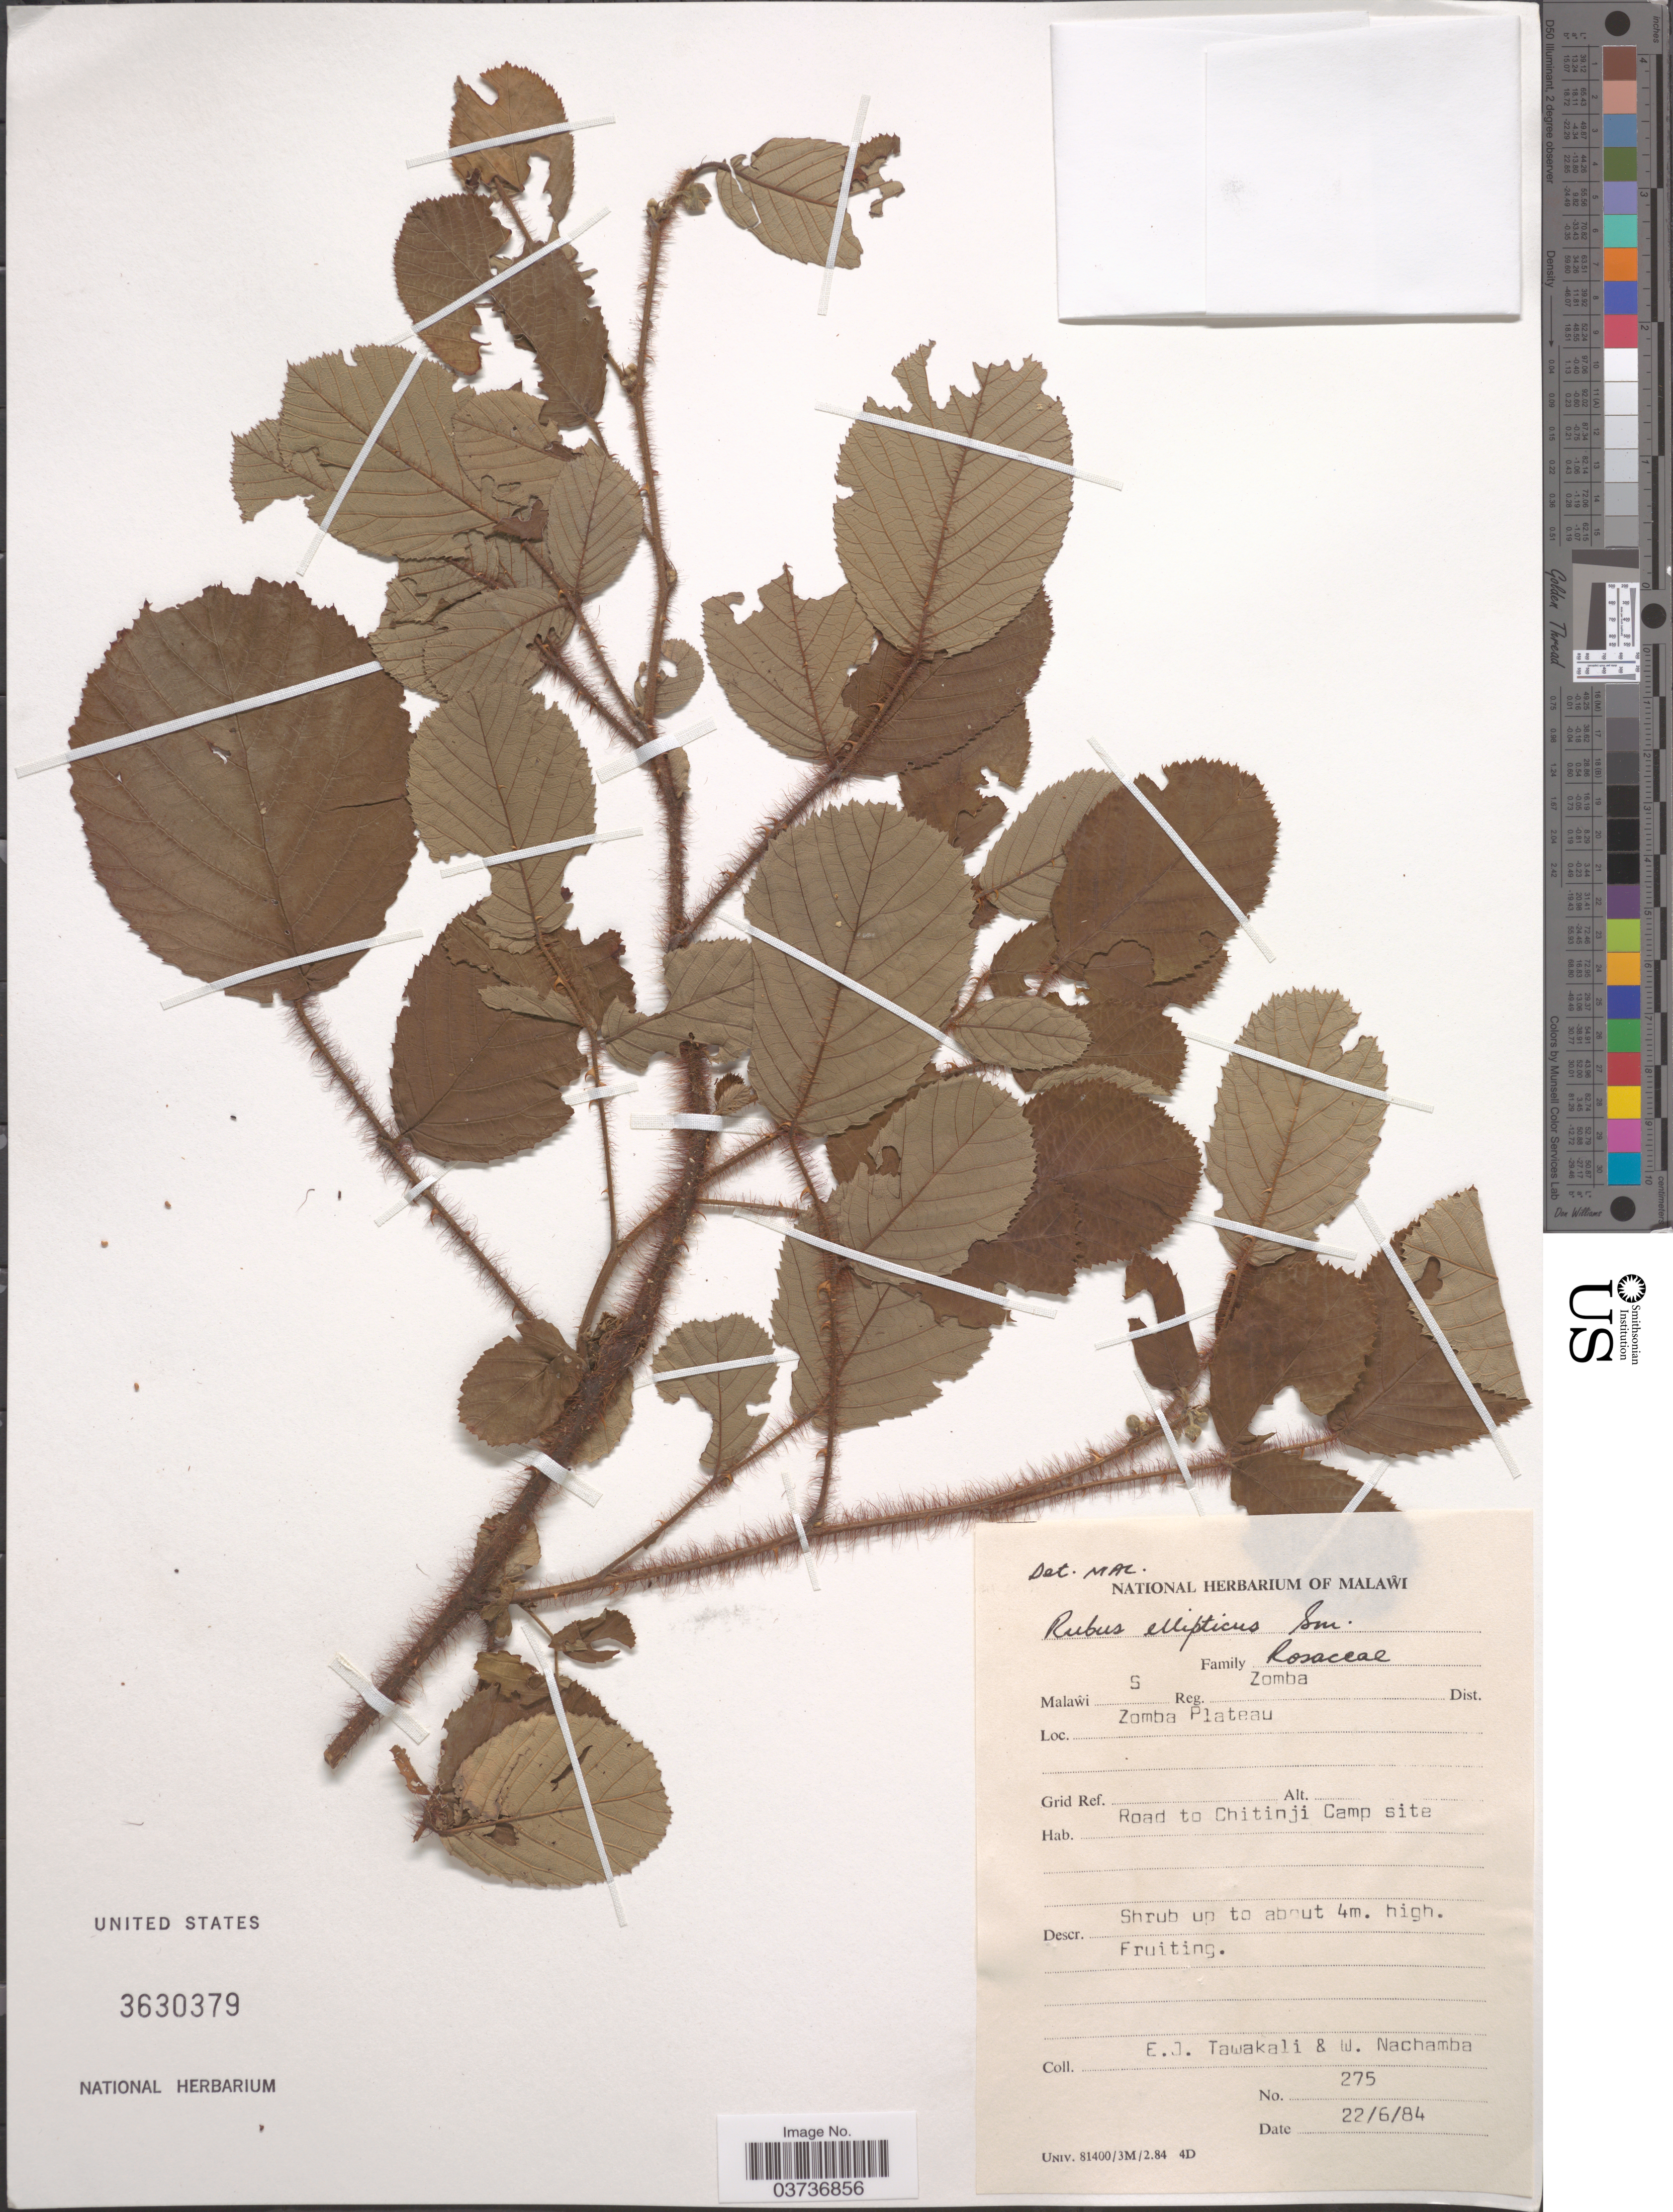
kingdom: Plantae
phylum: Tracheophyta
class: Magnoliopsida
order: Rosales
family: Rosaceae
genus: Rubus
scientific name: Rubus ellipticus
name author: Sm.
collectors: E. Tawakali & W. Nachamba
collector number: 275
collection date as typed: Transcribed d/m/y: 22/6/84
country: Malawi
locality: Malawi S Reg. Zomba Dist. Zomba Plateau. Road to Chitinji Camp site.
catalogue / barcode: US 3630379